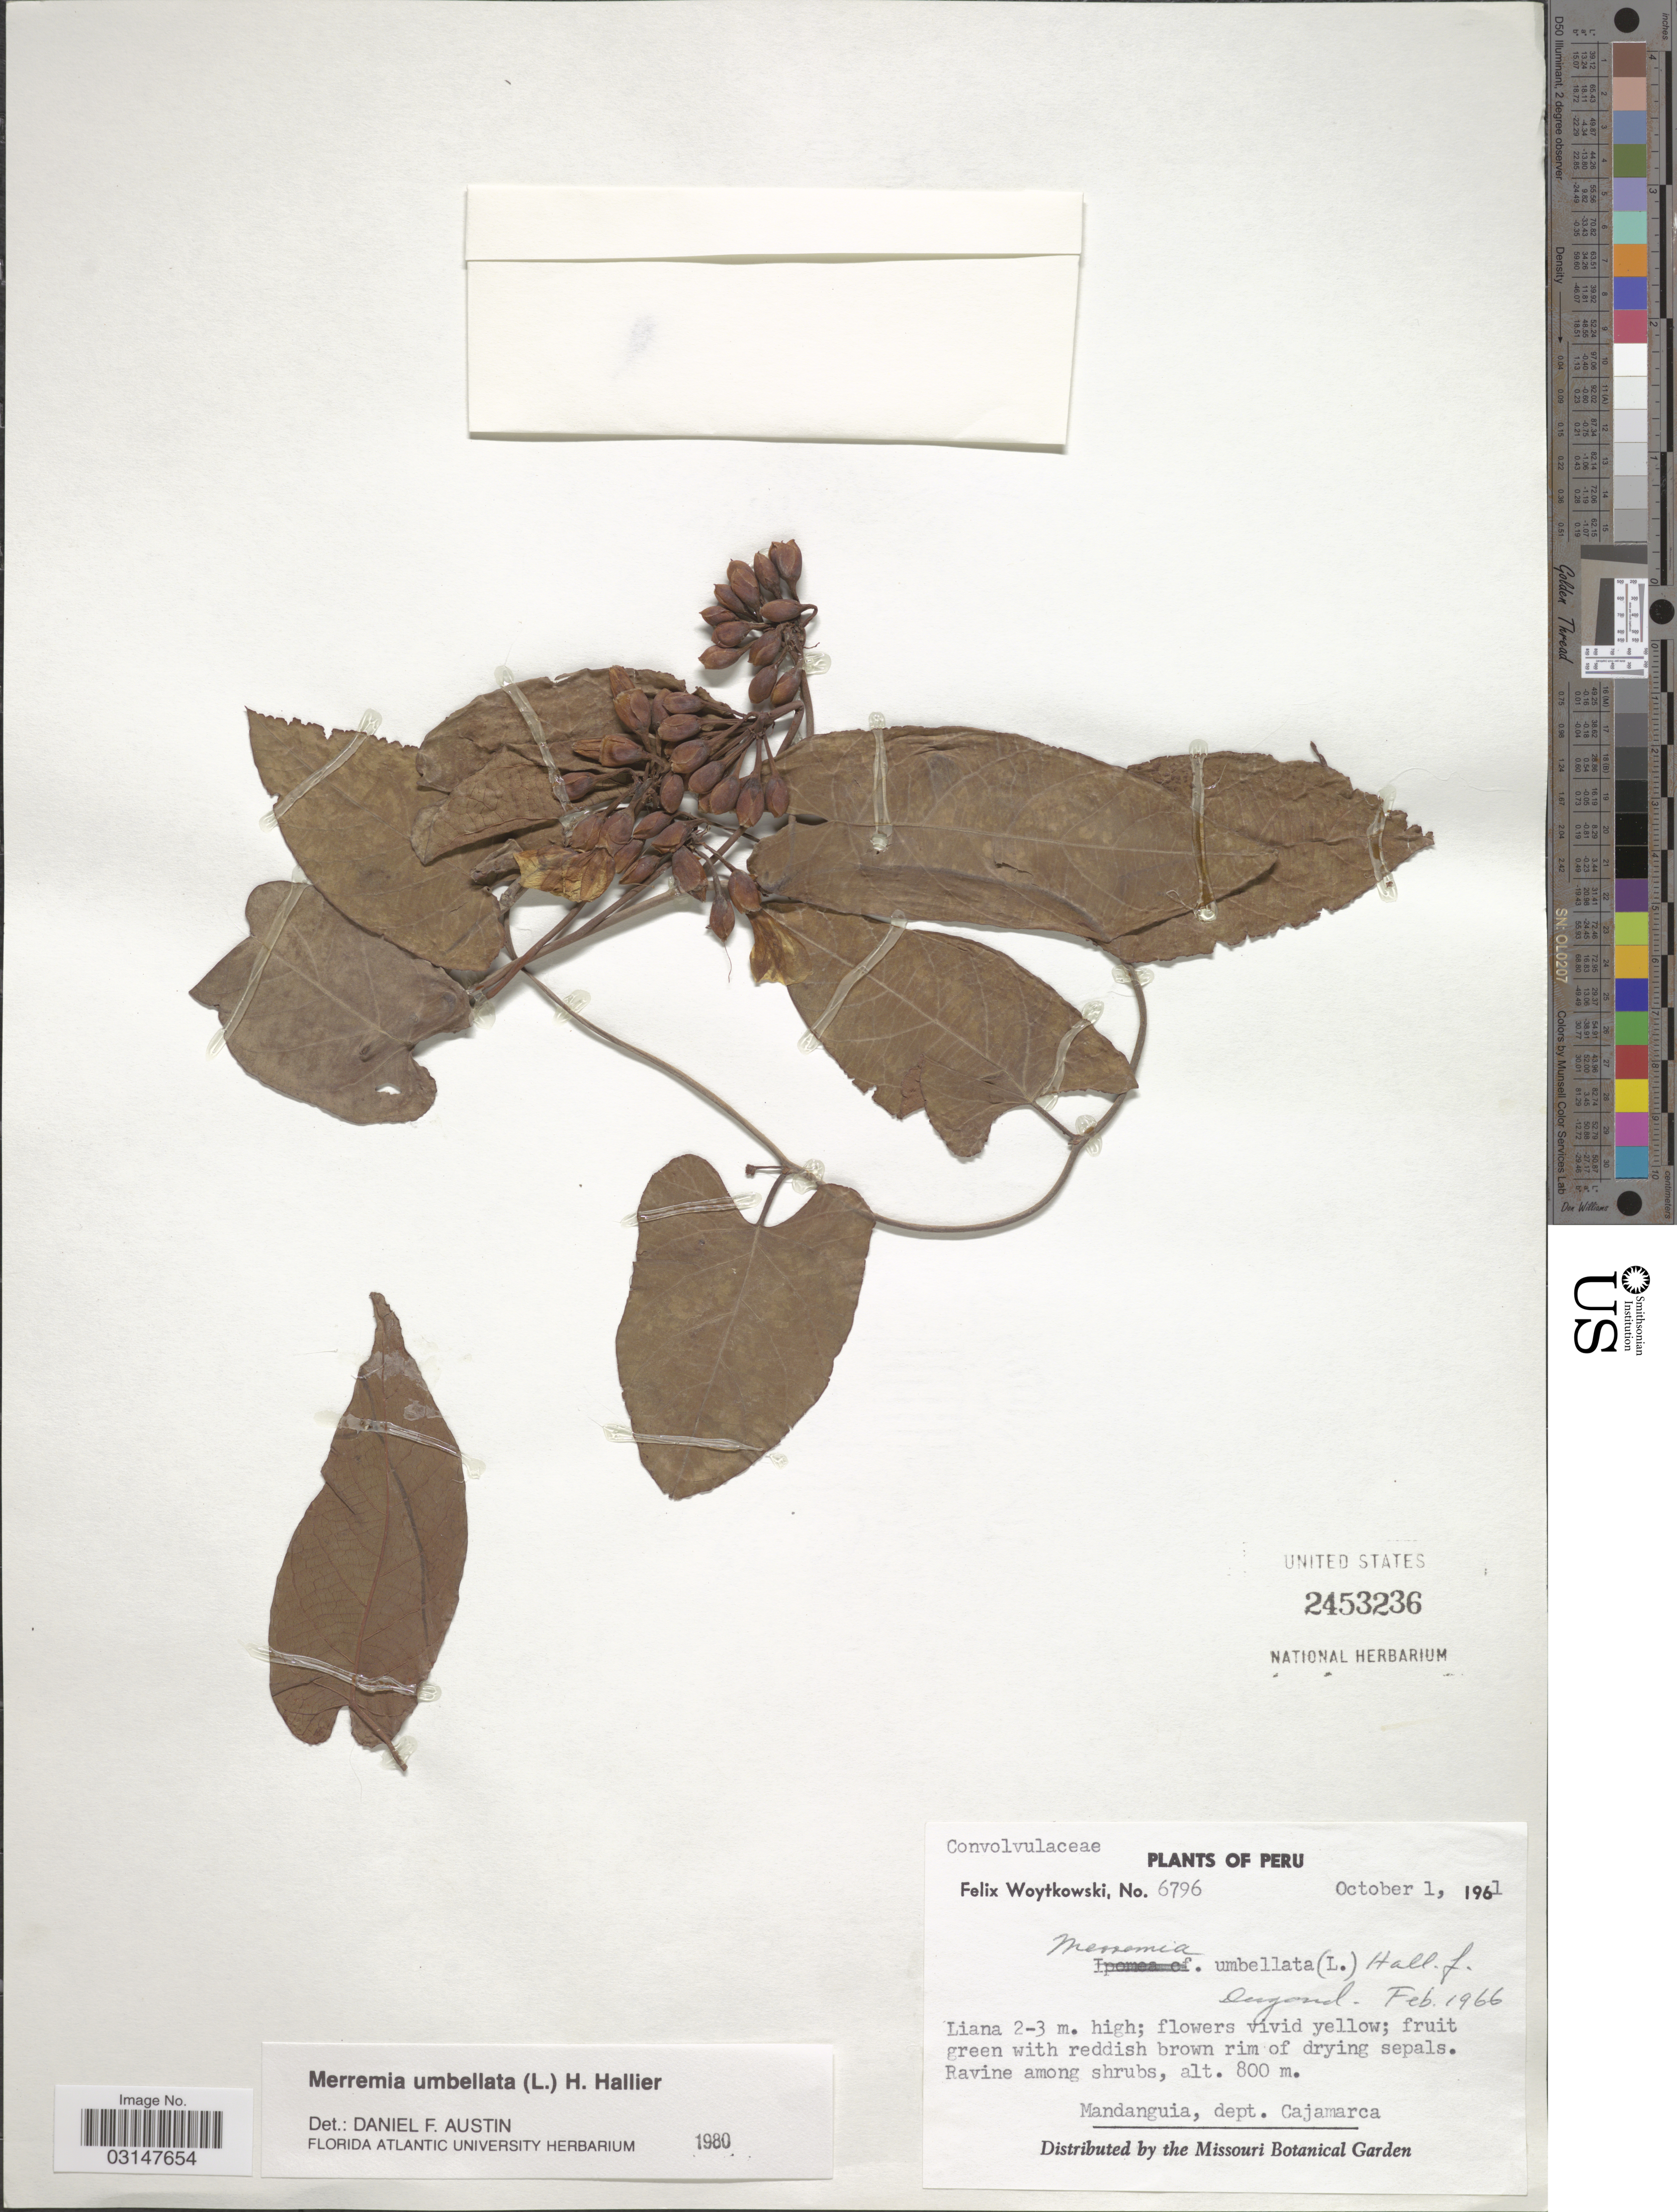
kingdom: Plantae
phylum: Tracheophyta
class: Magnoliopsida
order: Solanales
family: Convolvulaceae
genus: Camonea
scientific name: Camonea umbellata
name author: (L.) A. R. Simões & Staples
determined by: Strong, Mark T., (BOT), Smithsonian Institution - National Museum of Natural History (UNITED STATES)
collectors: F. Woytkowski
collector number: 6796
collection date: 1961-10-01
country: Peru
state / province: Cajamarca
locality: Madanguia, dept. Cajamarca.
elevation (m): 800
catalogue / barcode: US 2453236